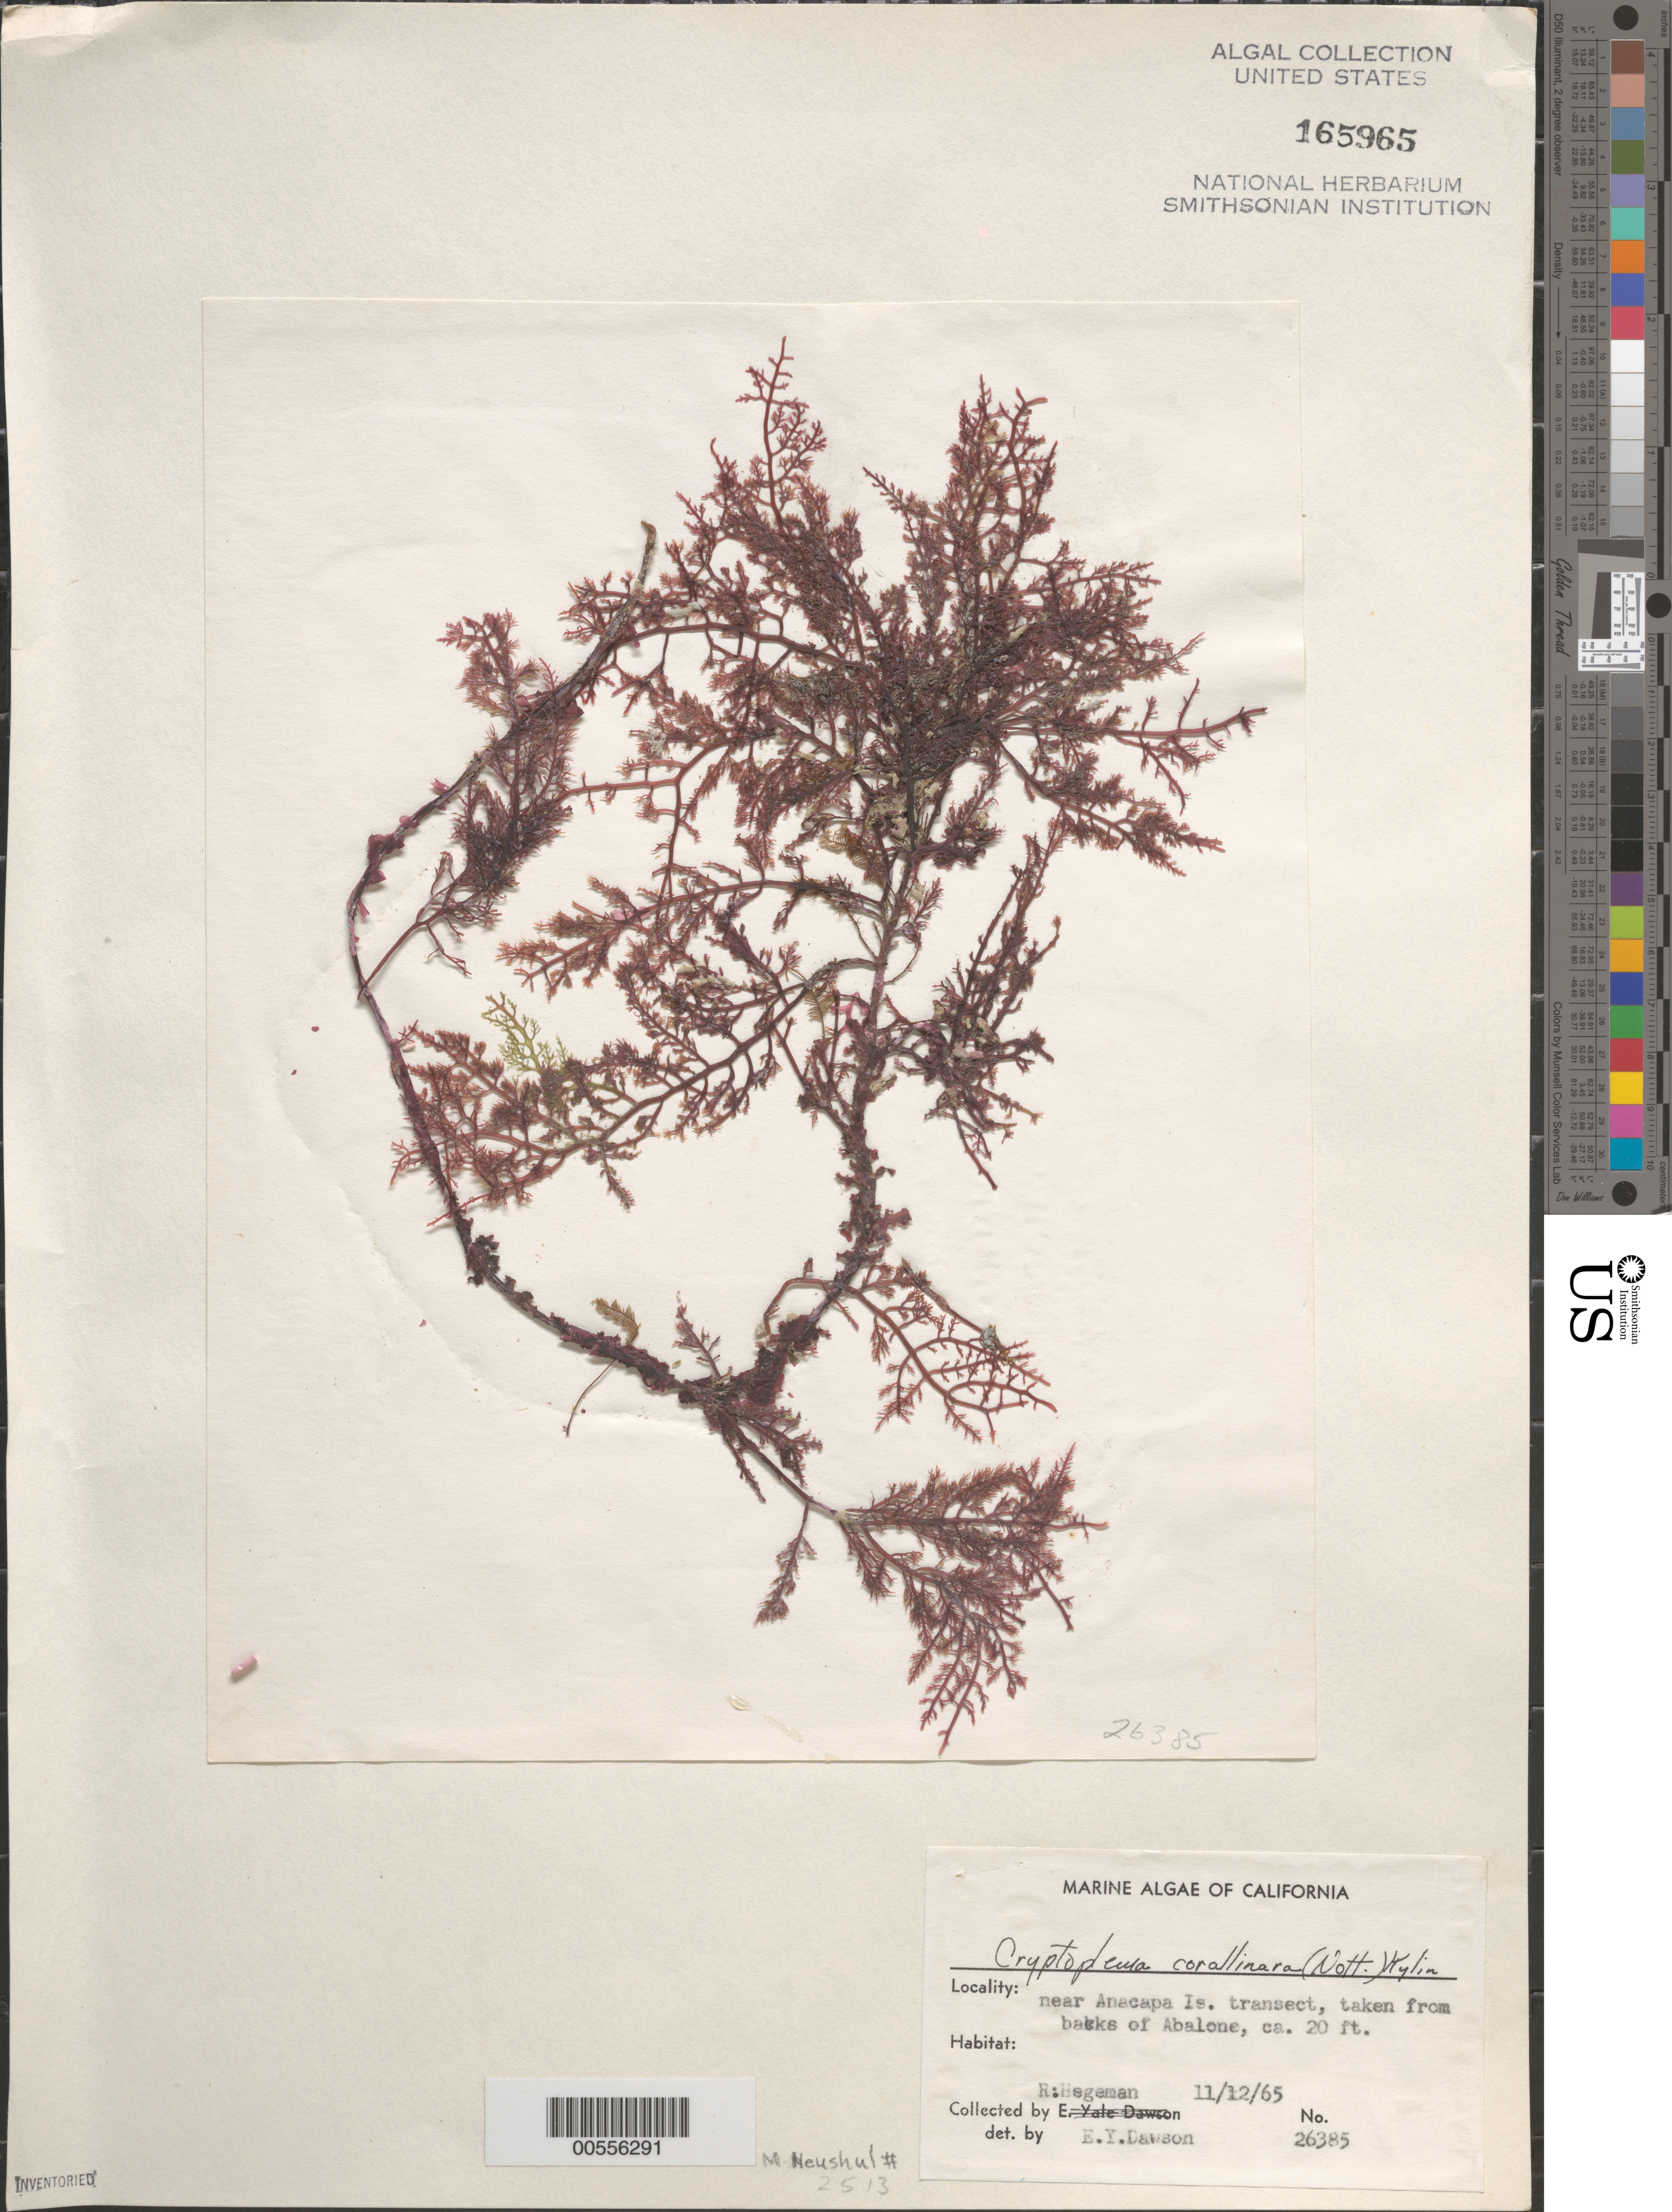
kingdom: Plantae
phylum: Rhodophyta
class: Florideophyceae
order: Ceramiales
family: Delesseriaceae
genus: Cryptopleura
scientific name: Cryptopleura corallinara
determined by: Dawson, E. Y.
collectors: R. Hegeman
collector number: EYD 26385 & NEUSHUL 2513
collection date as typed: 12 Nov 1965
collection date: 1965-11-12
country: United States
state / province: California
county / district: Ventura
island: Anacapa Island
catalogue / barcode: US 165965